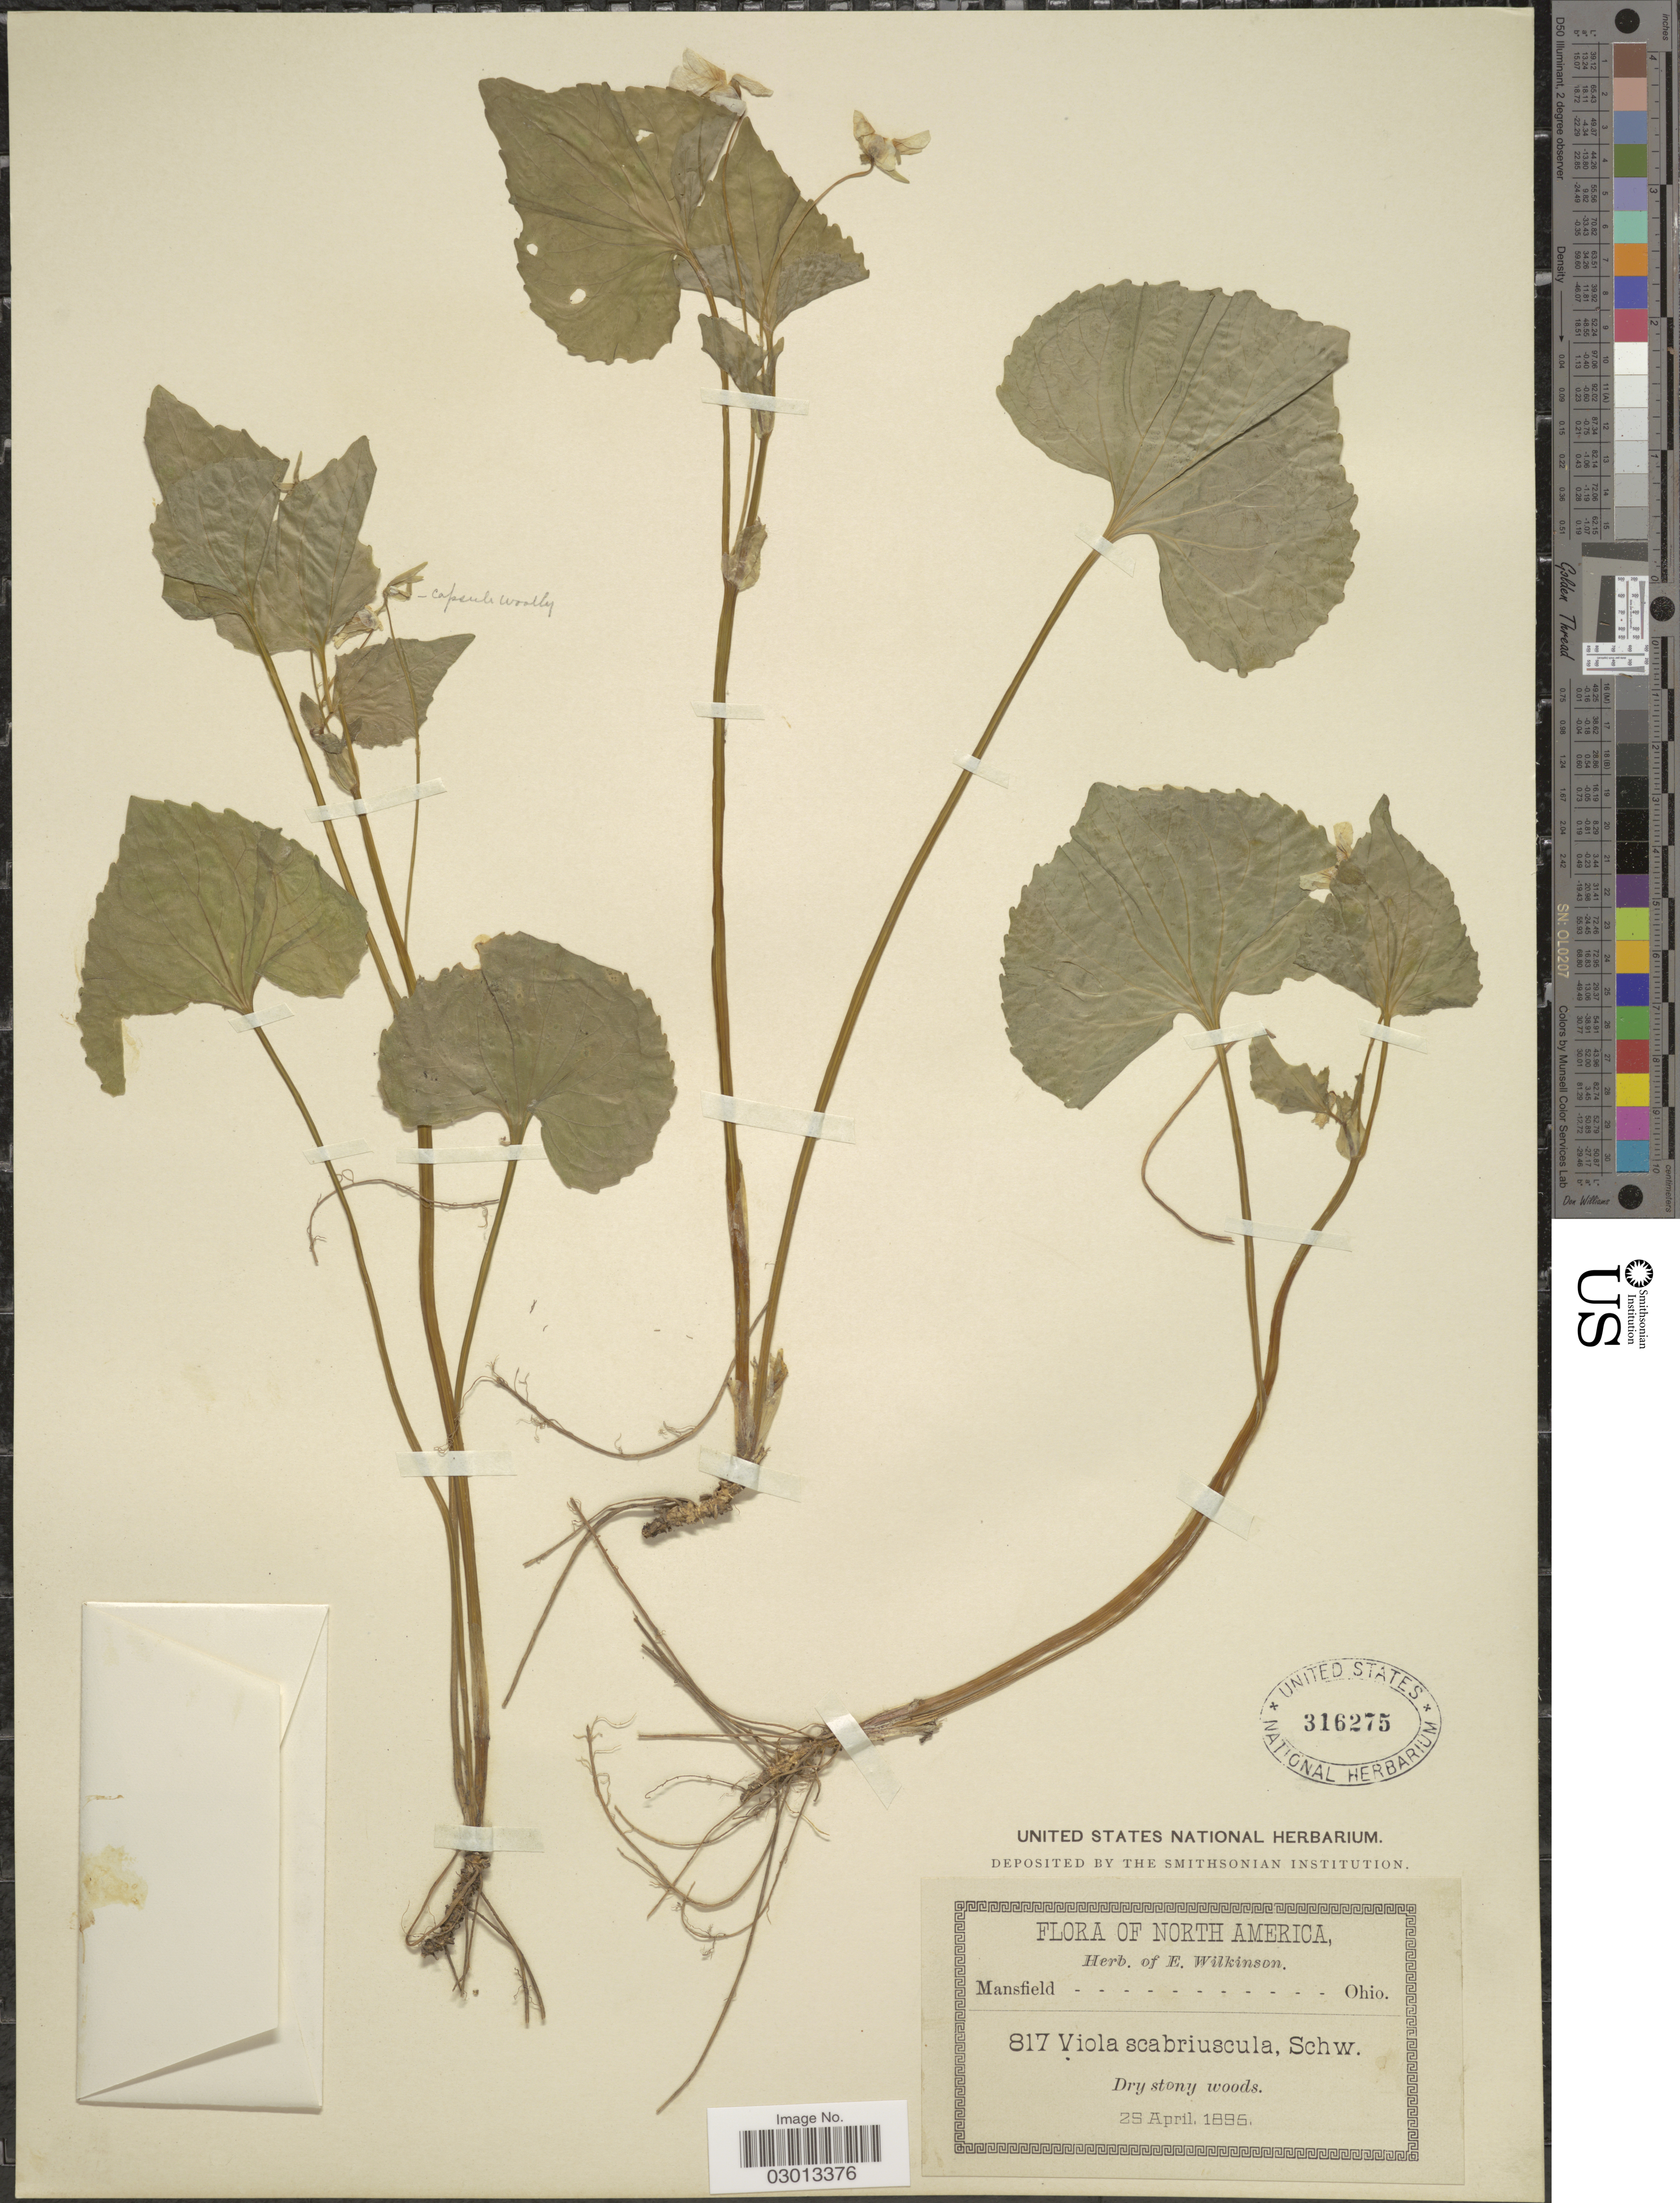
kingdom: Plantae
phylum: Tracheophyta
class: Magnoliopsida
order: Malpighiales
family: Violaceae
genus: Viola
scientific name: Viola pensylvanica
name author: Michx.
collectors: ex herb. E. Wilkinson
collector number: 817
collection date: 1896-04-25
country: United States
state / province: Ohio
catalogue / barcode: US 316275